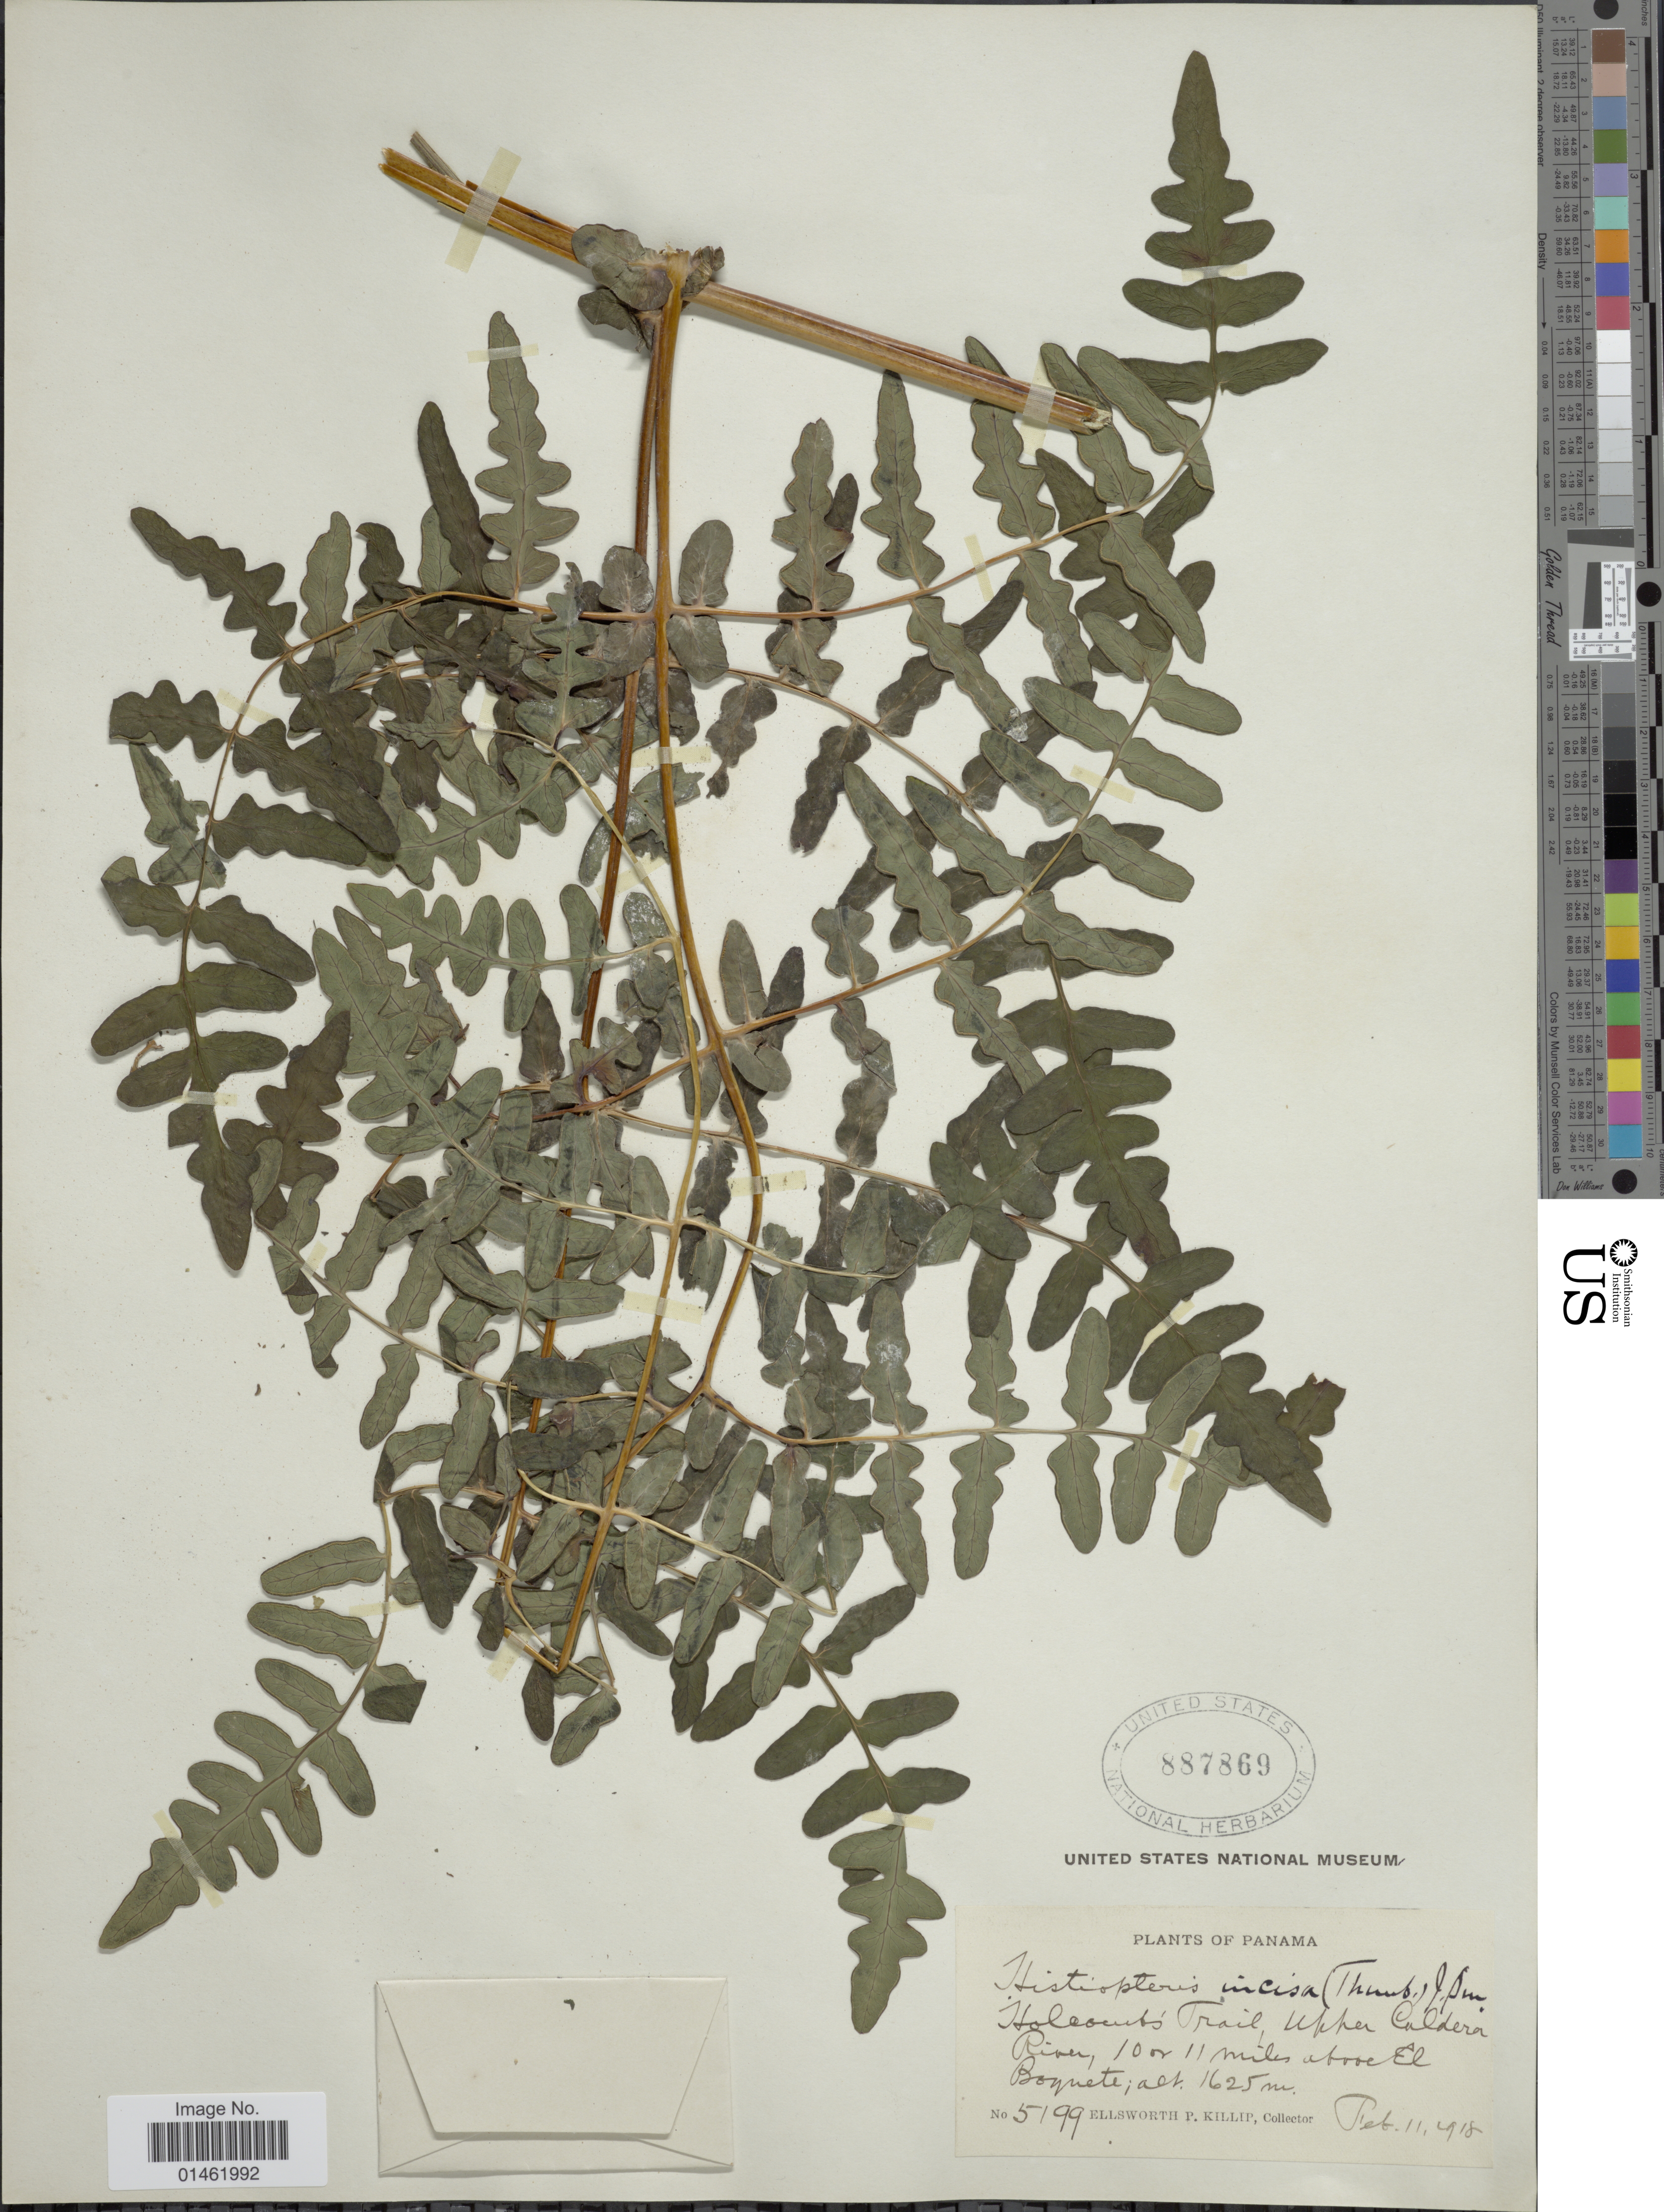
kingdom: Plantae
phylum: Tracheophyta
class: Polypodiopsida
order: Polypodiales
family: Dennstaedtiaceae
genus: Histiopteris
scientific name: Histiopteris incisa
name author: (Thunb.) J. Sm.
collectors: E. P. Killip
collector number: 5199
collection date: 1918-02-11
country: Panama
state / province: Panamá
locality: Holcombs trail, upper Caldera river, 10 or 11 miles above El Boquete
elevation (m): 1625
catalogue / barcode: US 887869